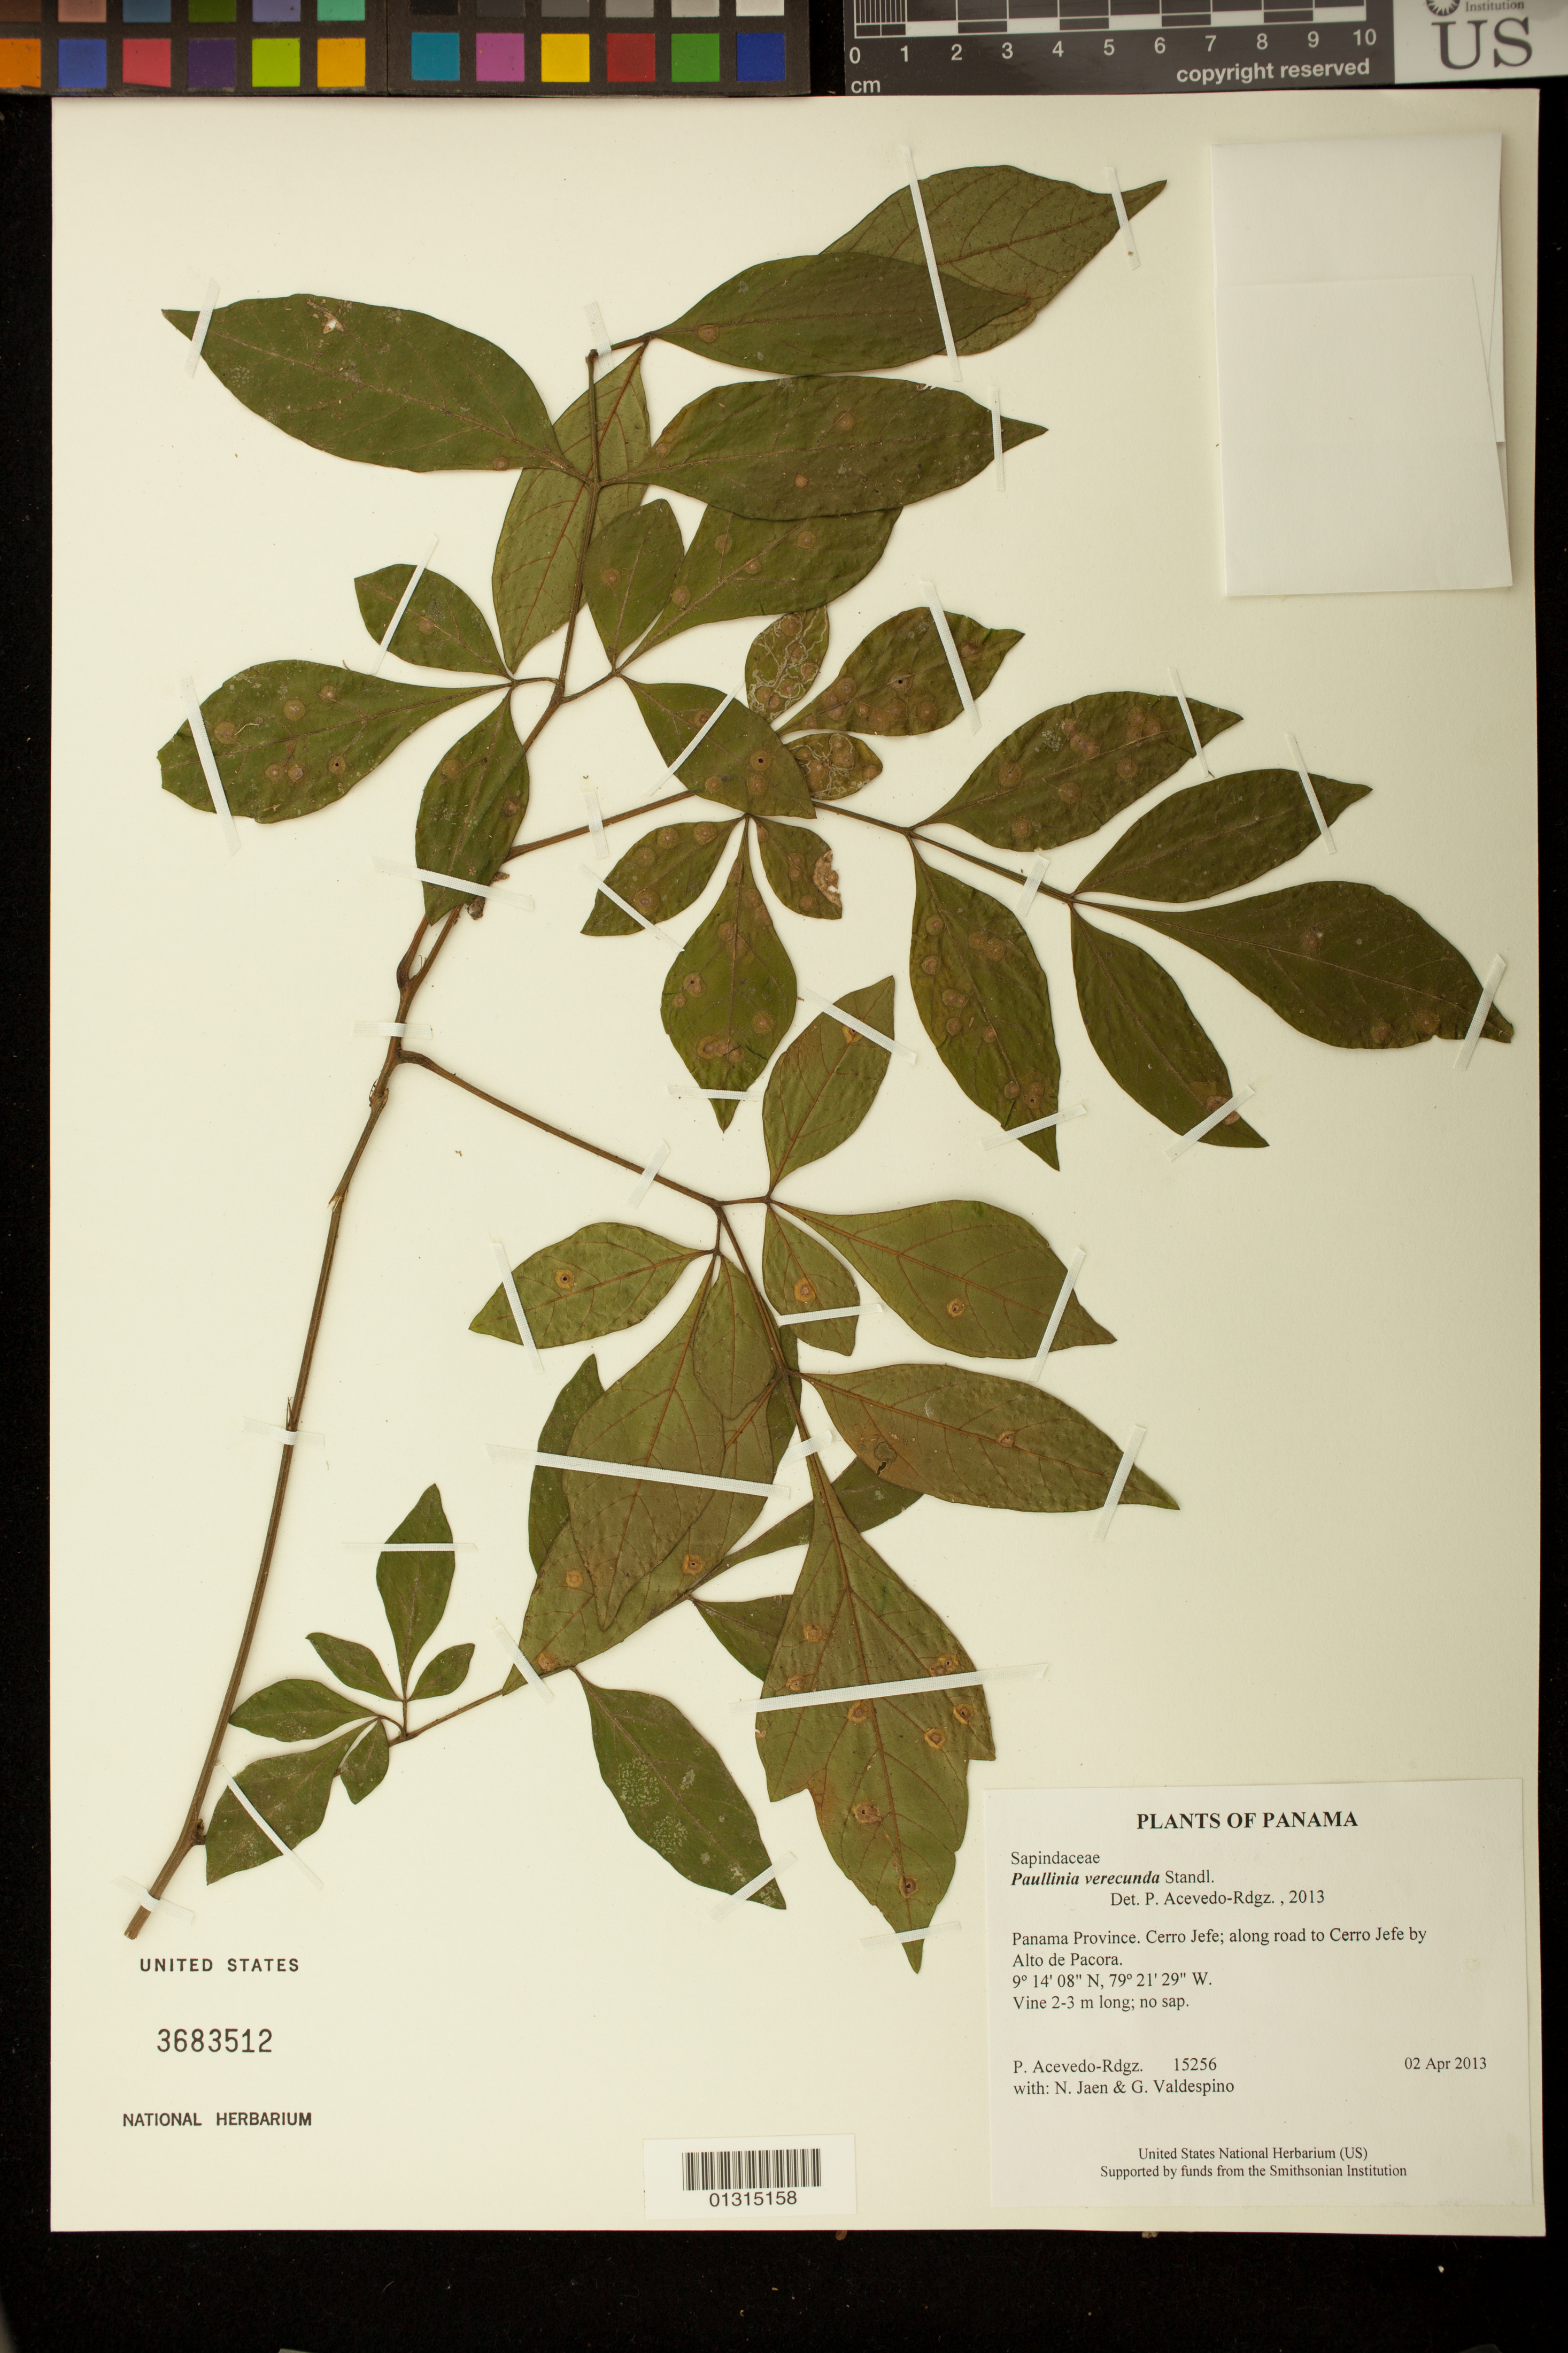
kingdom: Plantae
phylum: Tracheophyta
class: Magnoliopsida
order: Sapindales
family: Sapindaceae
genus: Paullinia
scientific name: Paullinia verecunda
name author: Standl.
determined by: Acevedo-Rodríguez, P., (BOT), Smithsonian Institution - National Museum of Natural History (UNITED STATES)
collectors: P. Acevedo-Rodr., N. Jaén & G. Valdespino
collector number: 15256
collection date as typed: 02 Apr 2013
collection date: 2013-04-02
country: Panama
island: Panama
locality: Cerro Jefe; along road to Cerro Jefe by Alto de Pacora.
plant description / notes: US, PMA, NY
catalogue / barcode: US 3683512